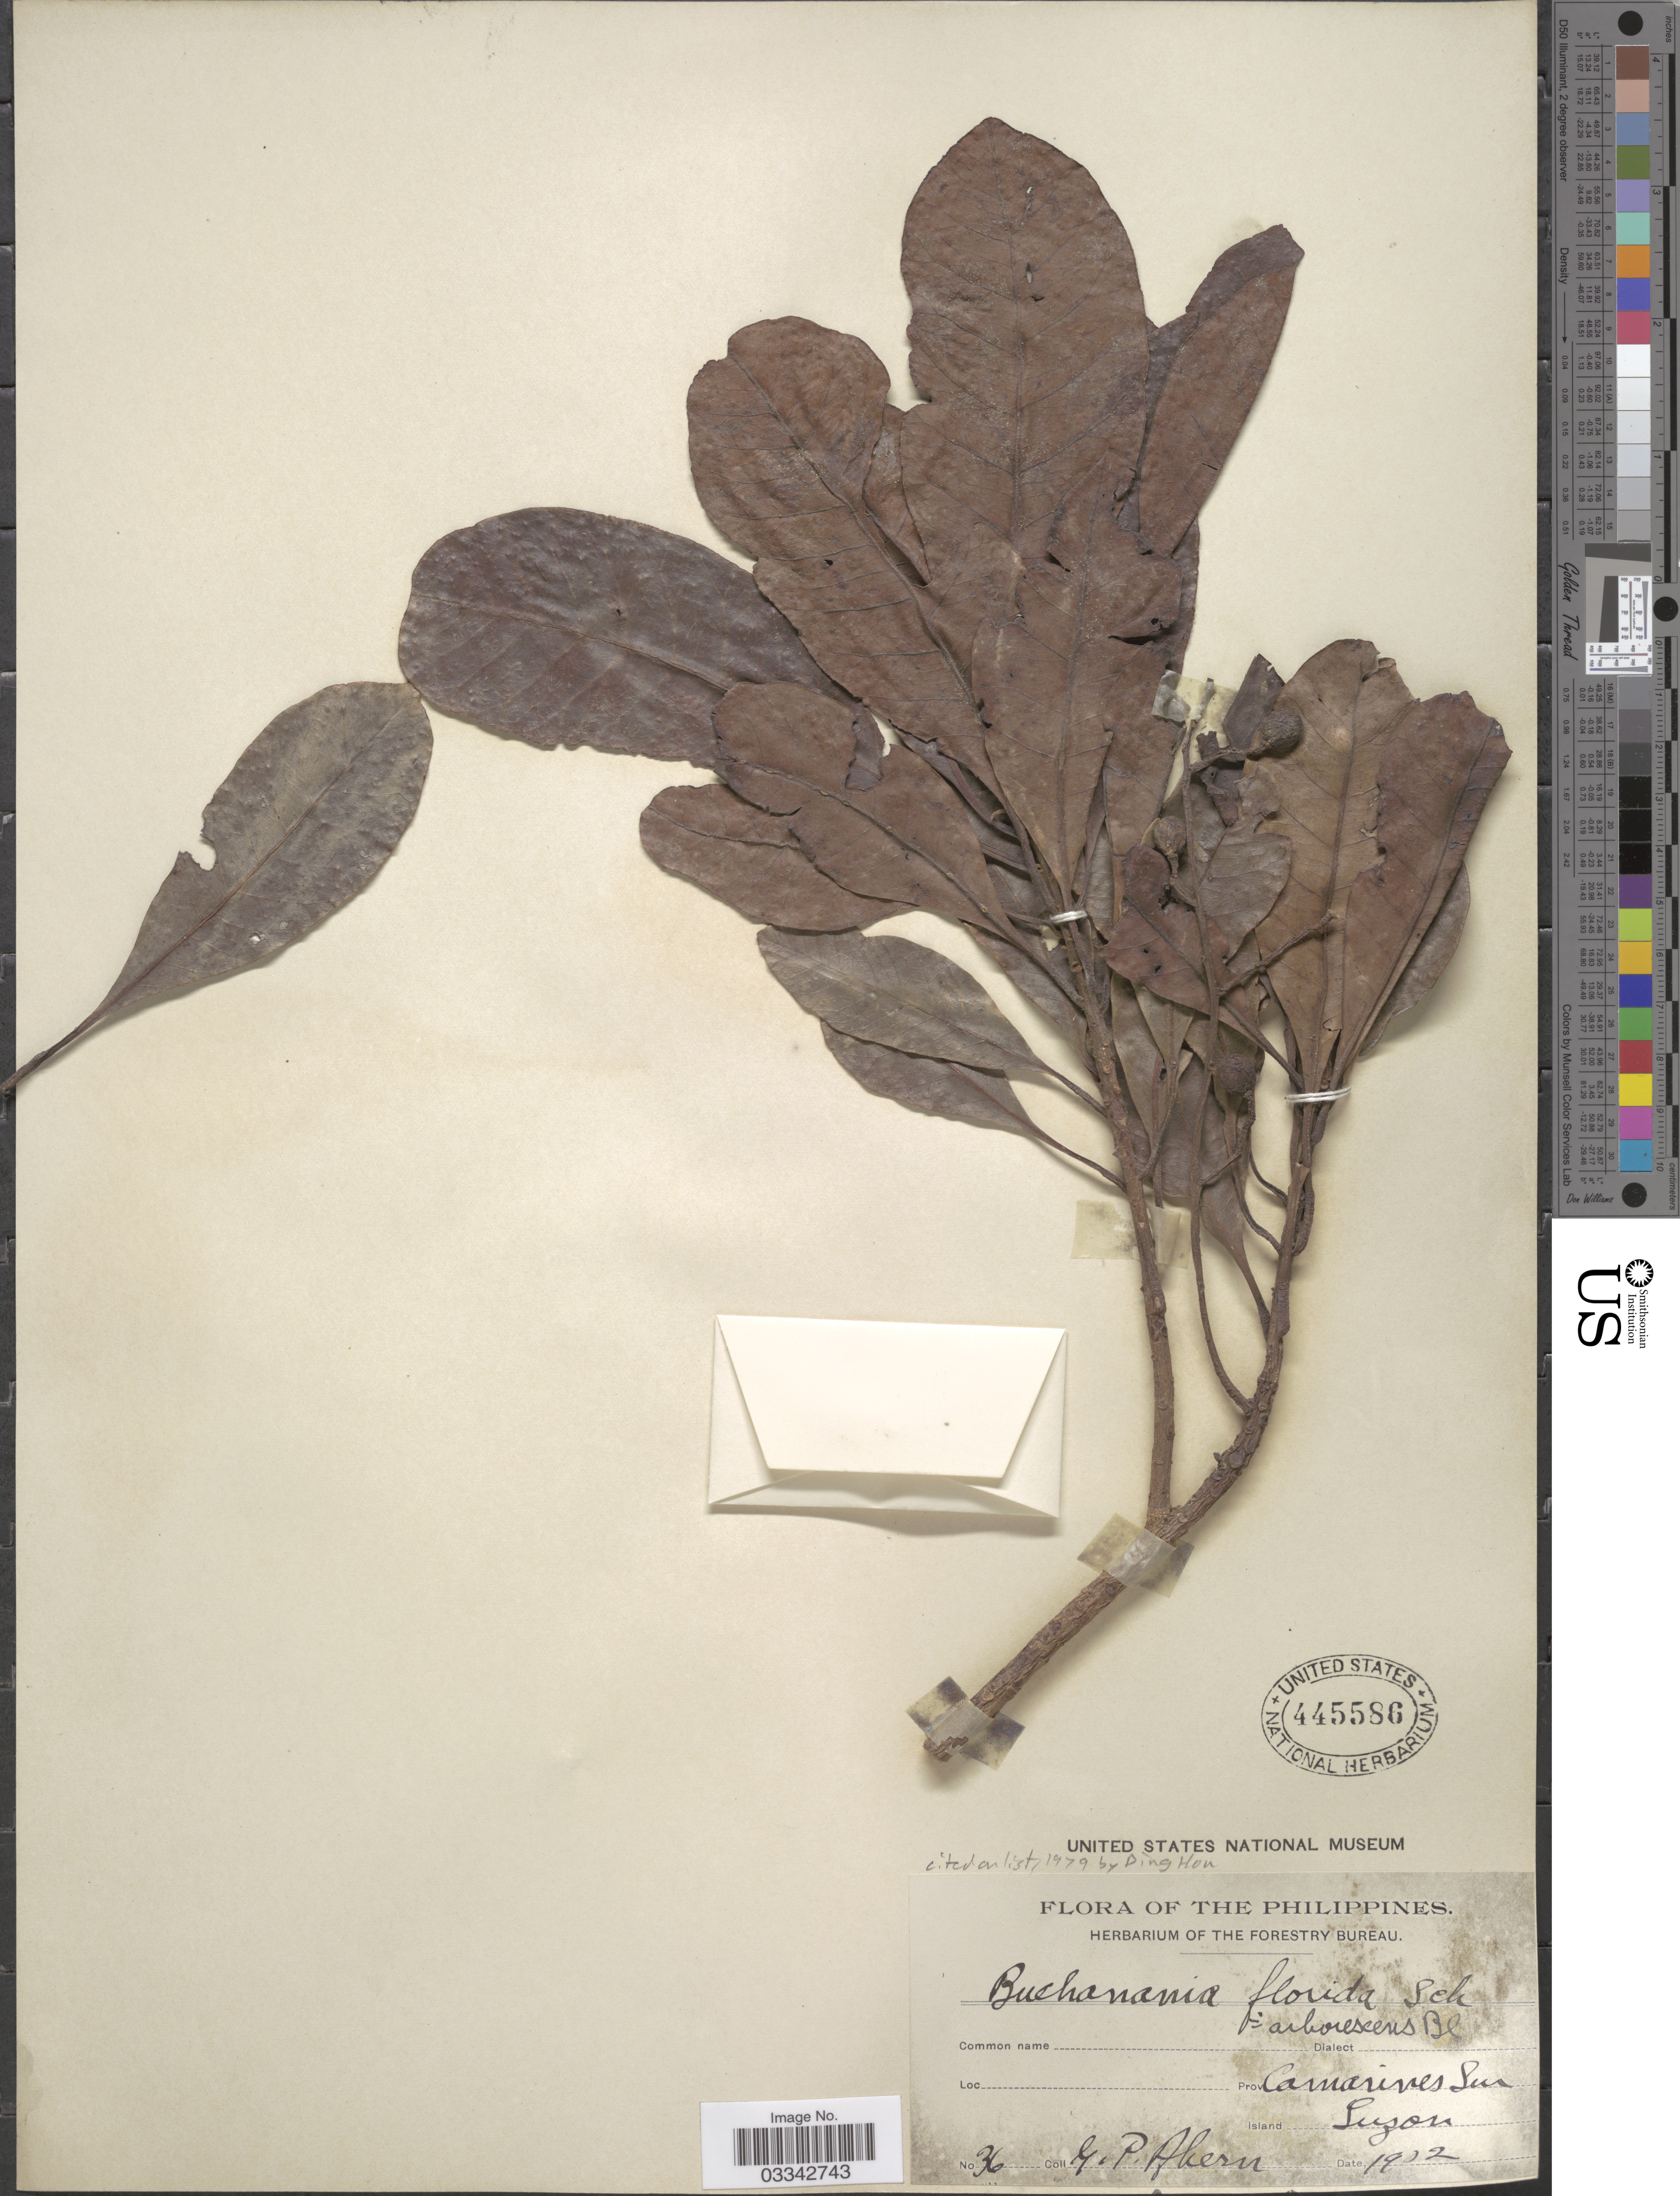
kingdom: Plantae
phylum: Tracheophyta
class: Magnoliopsida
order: Sapindales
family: Anacardiaceae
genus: Buchanania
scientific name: Buchanania arborescens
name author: (Blume) Blume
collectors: G. Ahern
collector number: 36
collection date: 1902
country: Philippines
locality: Prov. Camarines Sur. Island Luzon.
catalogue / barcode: US 445586